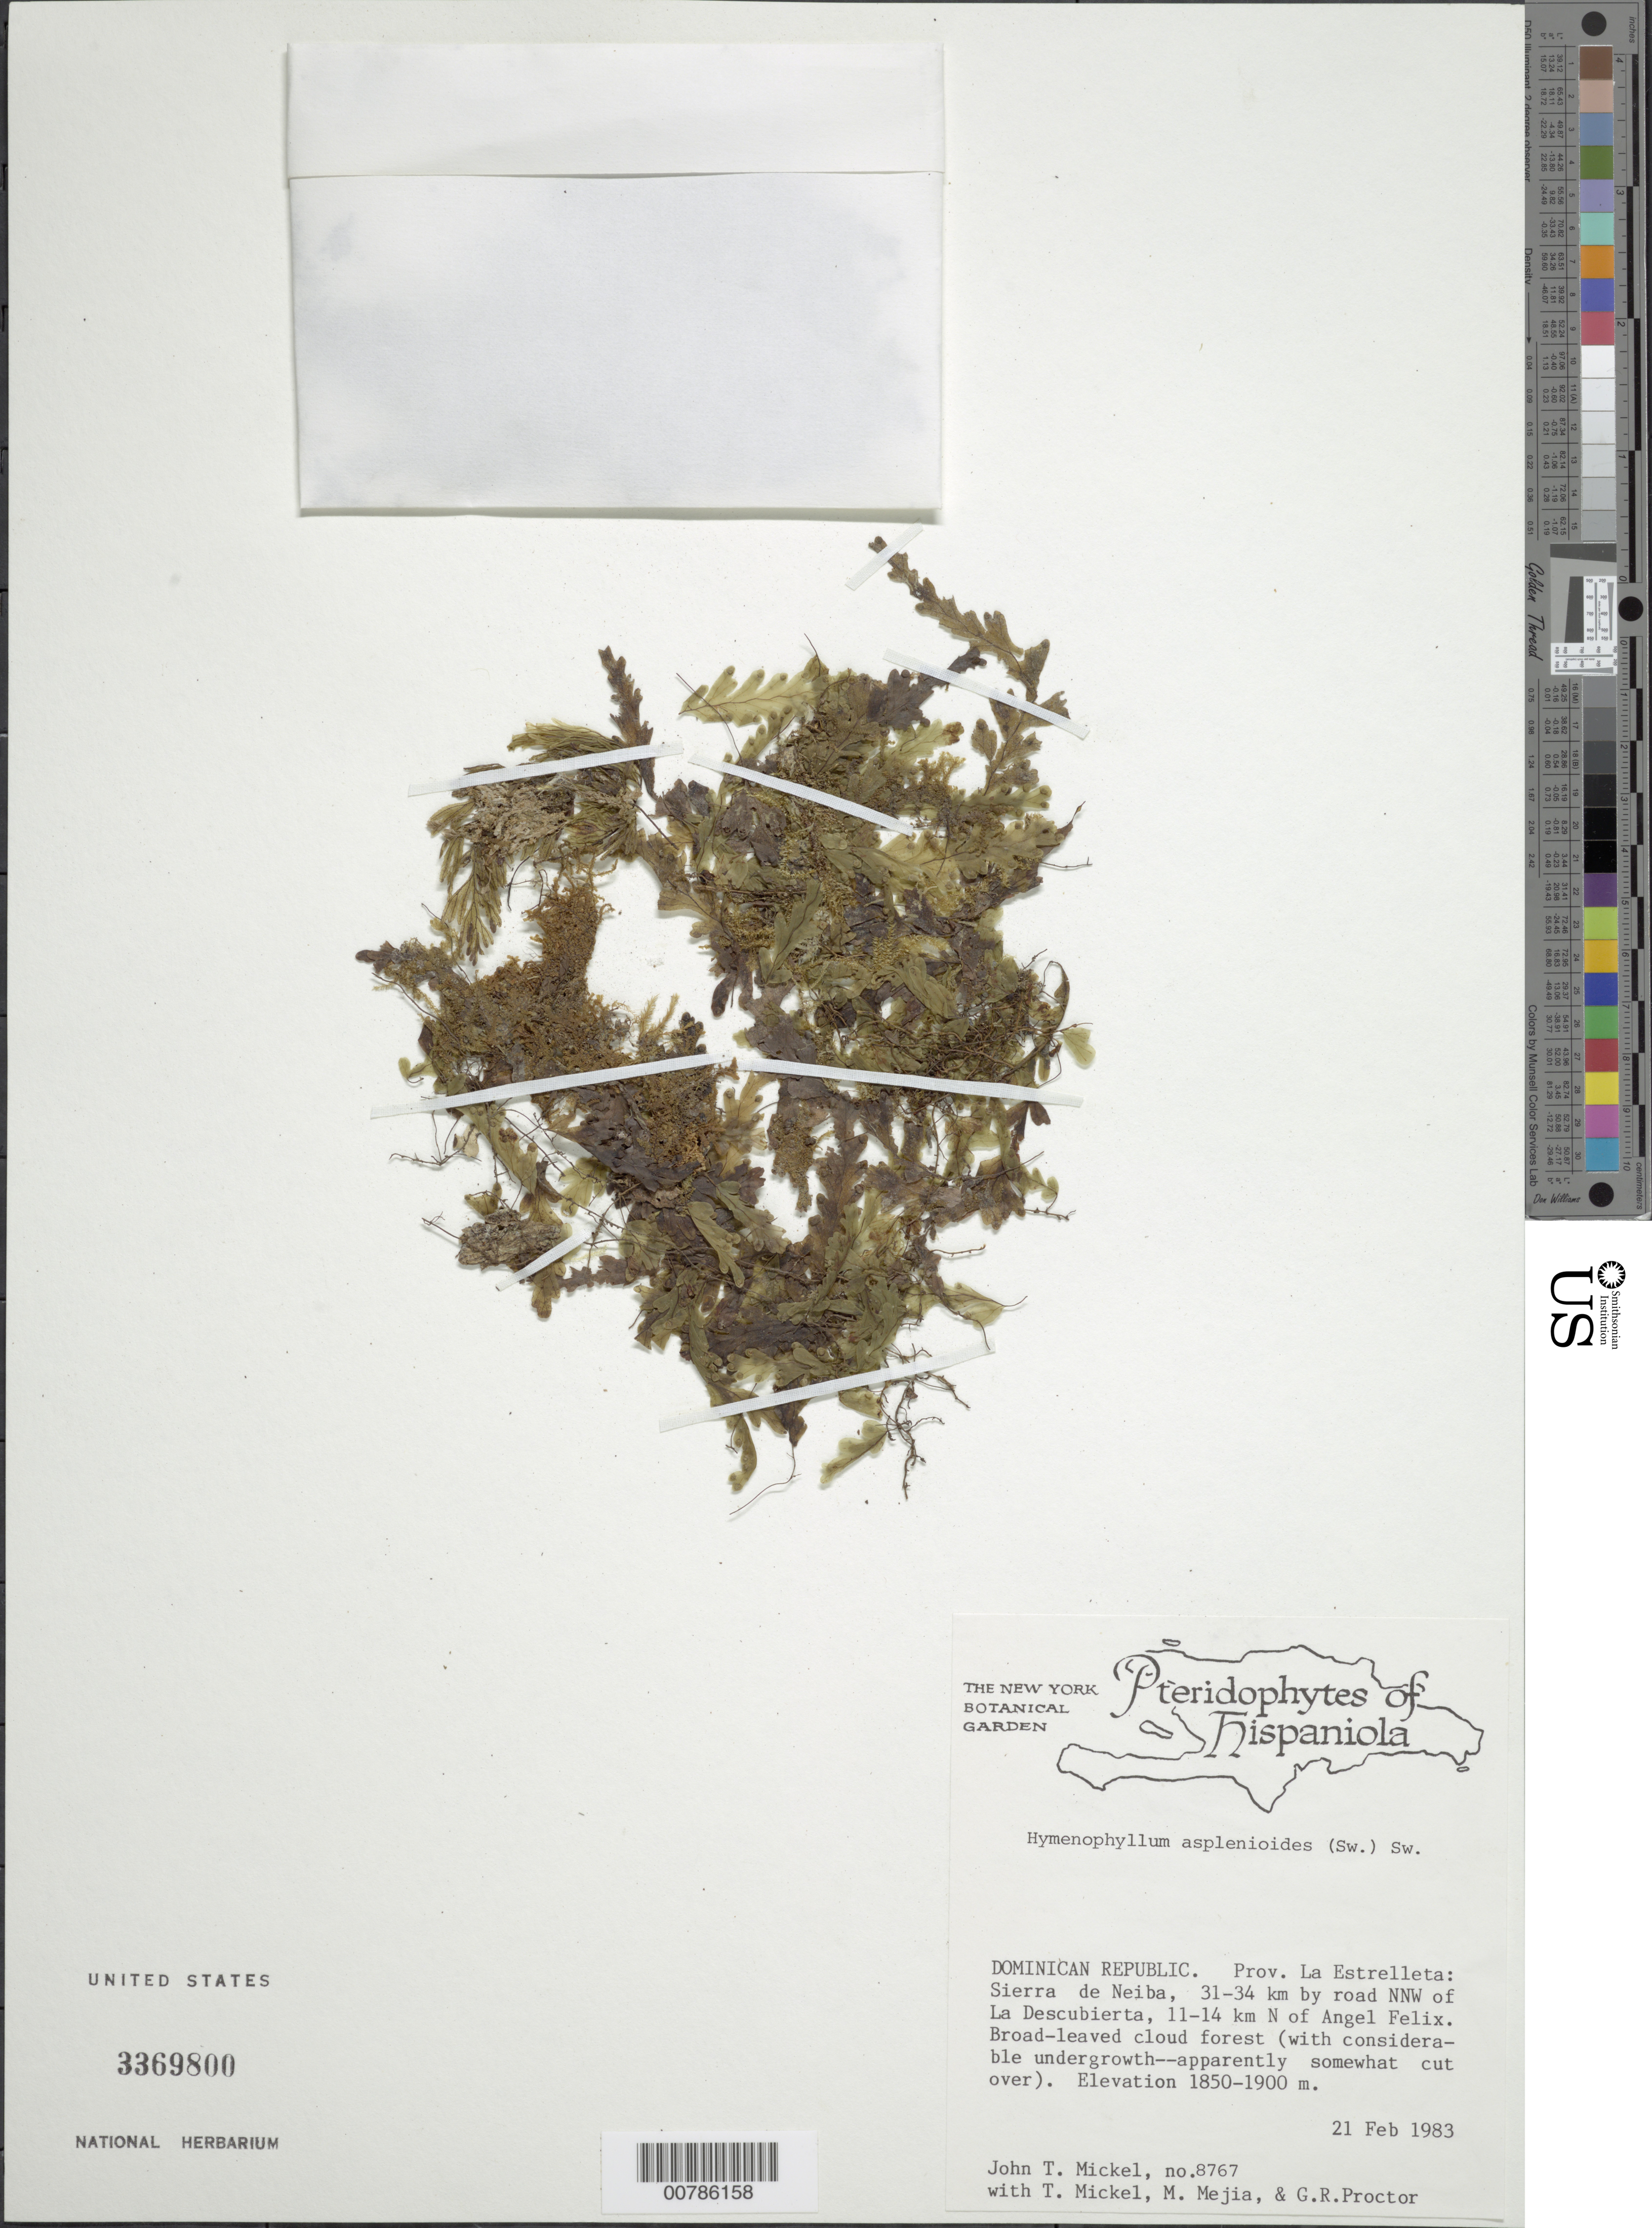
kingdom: Plantae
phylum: Tracheophyta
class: Polypodiopsida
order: Hymenophyllales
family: Hymenophyllaceae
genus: Hymenophyllum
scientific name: Hymenophyllum asplenioides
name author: (Sw.) Sw.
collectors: J. T. Mickel, T. Mickel, M. Mejia & G. R. Proctor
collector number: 8767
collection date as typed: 21 Feb 1983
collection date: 1983-02-21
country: Dominican Republic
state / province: Elías Piña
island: Hispaniola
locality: Sierra de Neiba, 31-34 km NNW of La Descubierta, 11-14 km N of Angel Felix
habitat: Broad-leaved cloud forest (with considerable undergrowth, apparently somewhat cut over)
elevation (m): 1850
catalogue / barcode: US 3369800